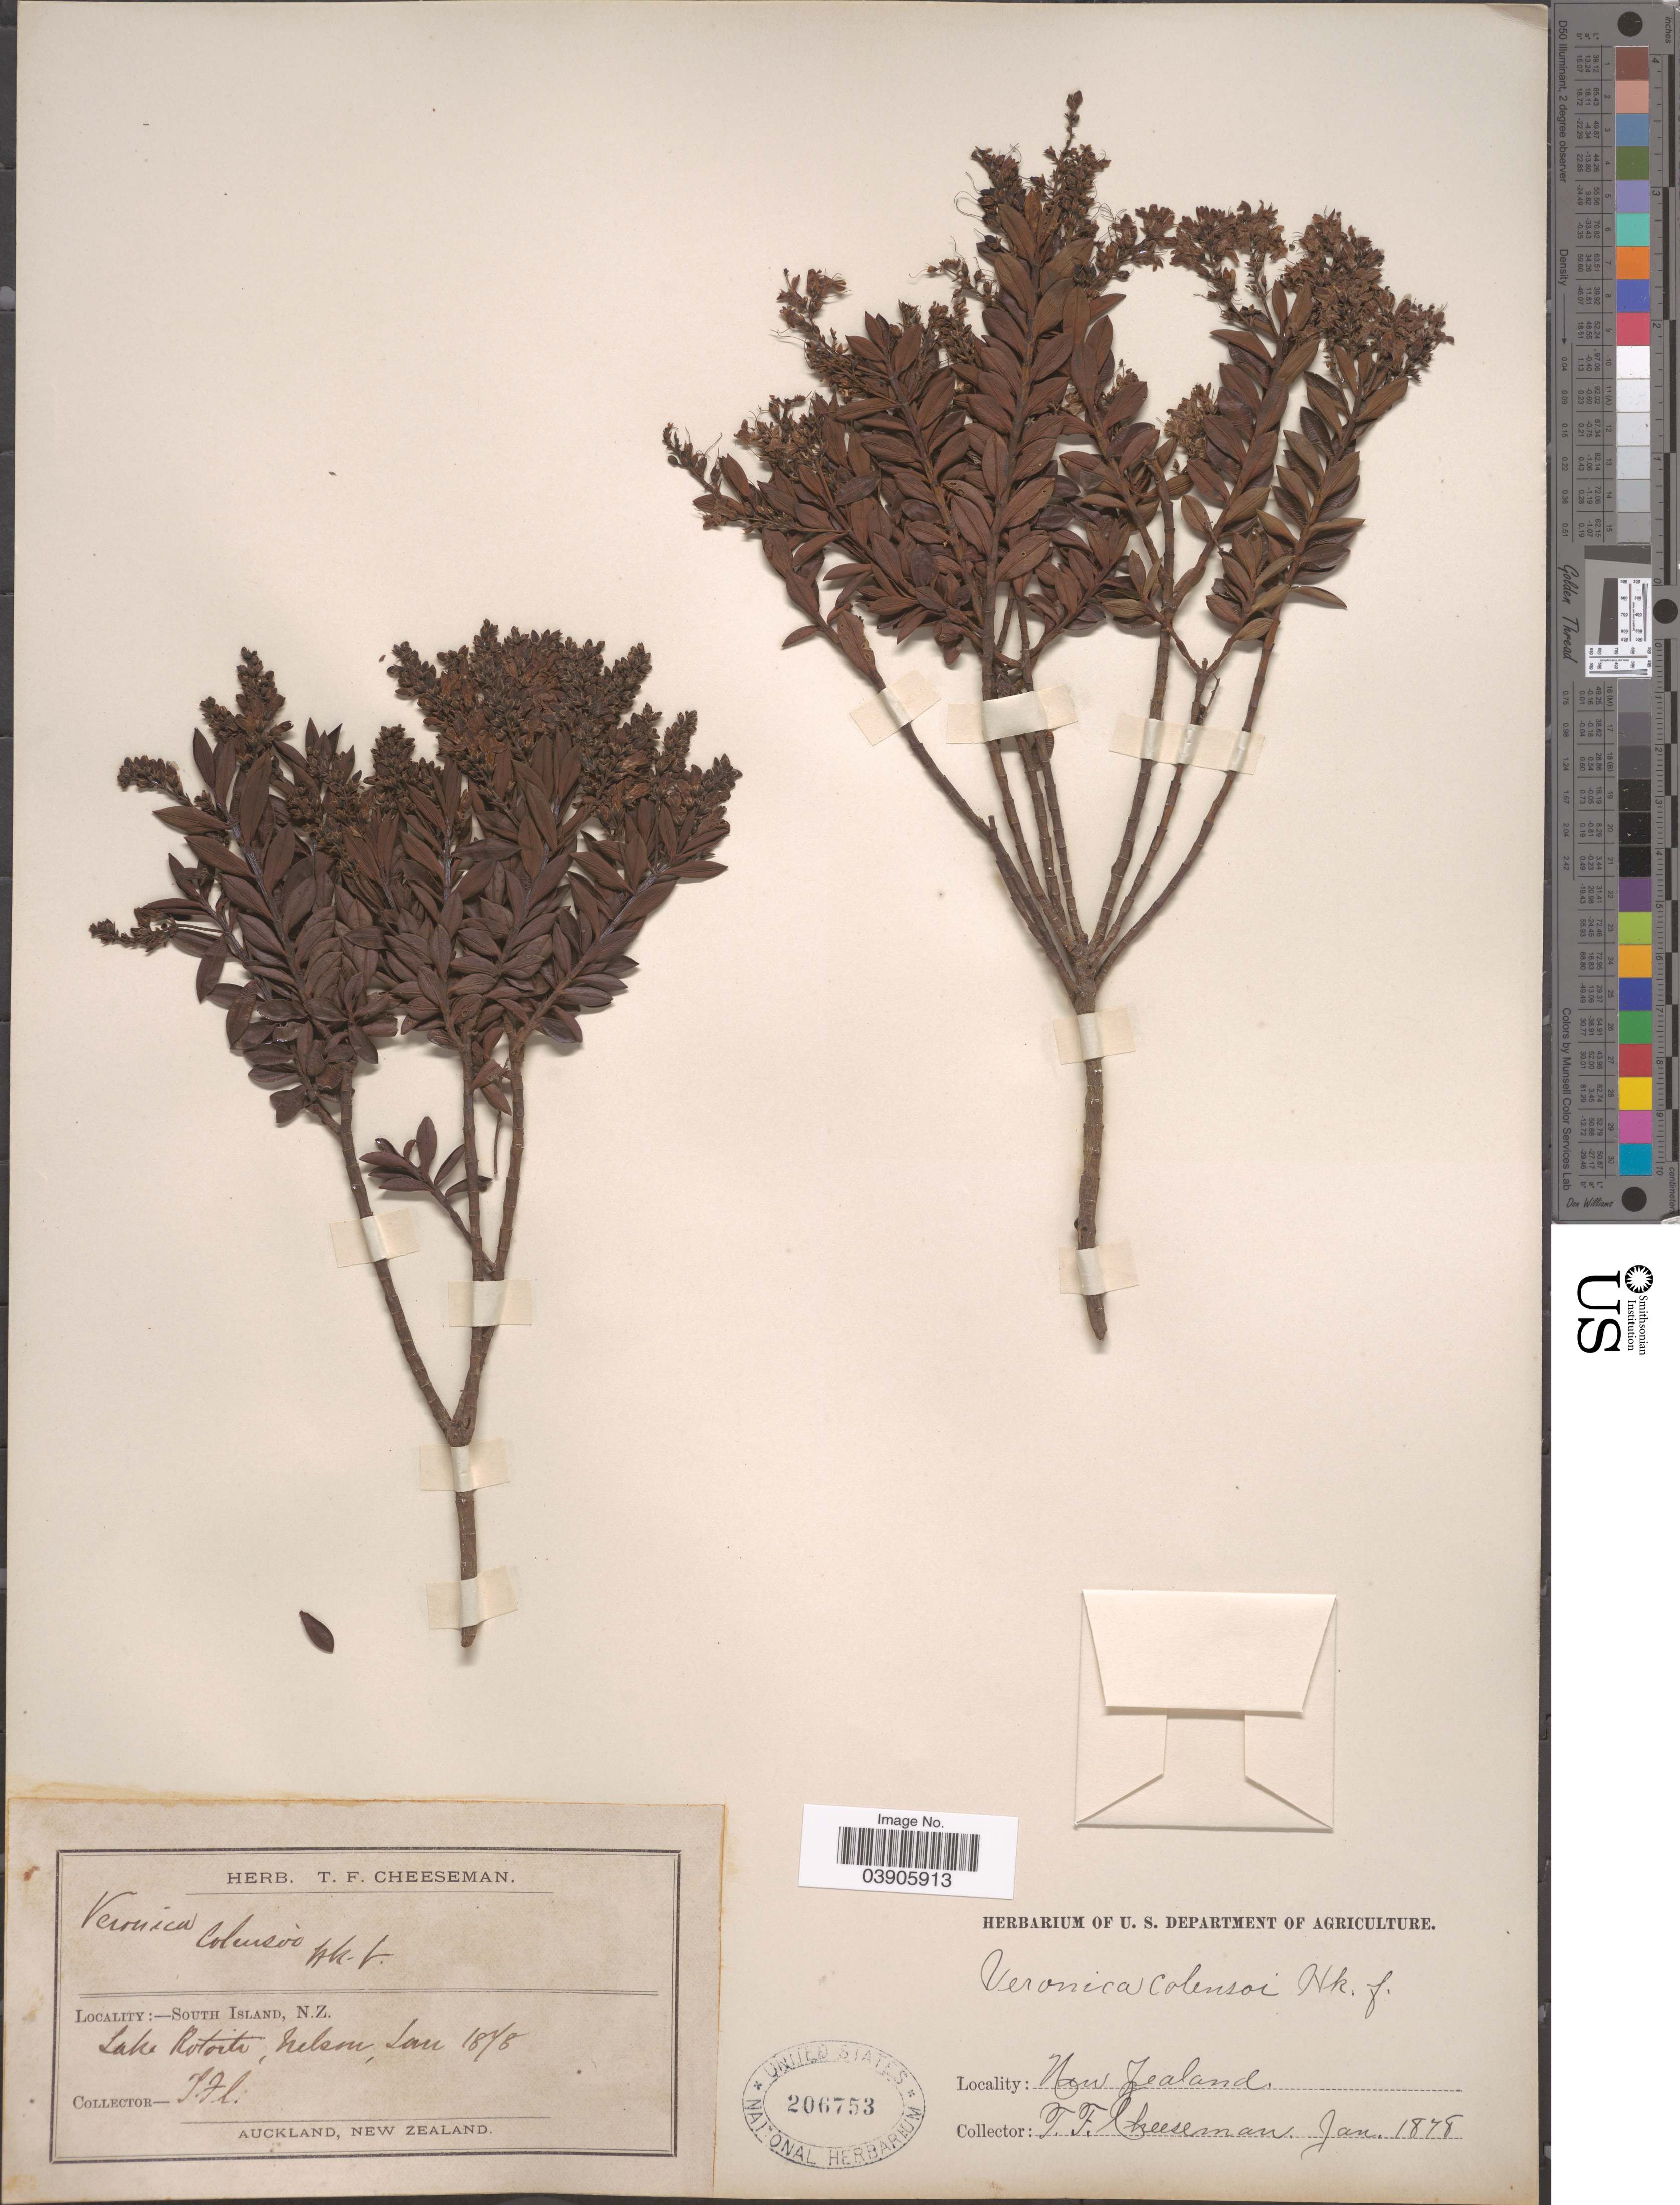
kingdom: Plantae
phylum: Tracheophyta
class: Magnoliopsida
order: Lamiales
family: Plantaginaceae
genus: Hebe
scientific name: Hebe colensoi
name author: (Hook. f.) A. Wall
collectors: T. F. Cheeseman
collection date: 1878-01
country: New Zealand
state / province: Nelson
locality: South Island. Lake Rotoiti.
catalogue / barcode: US 206753